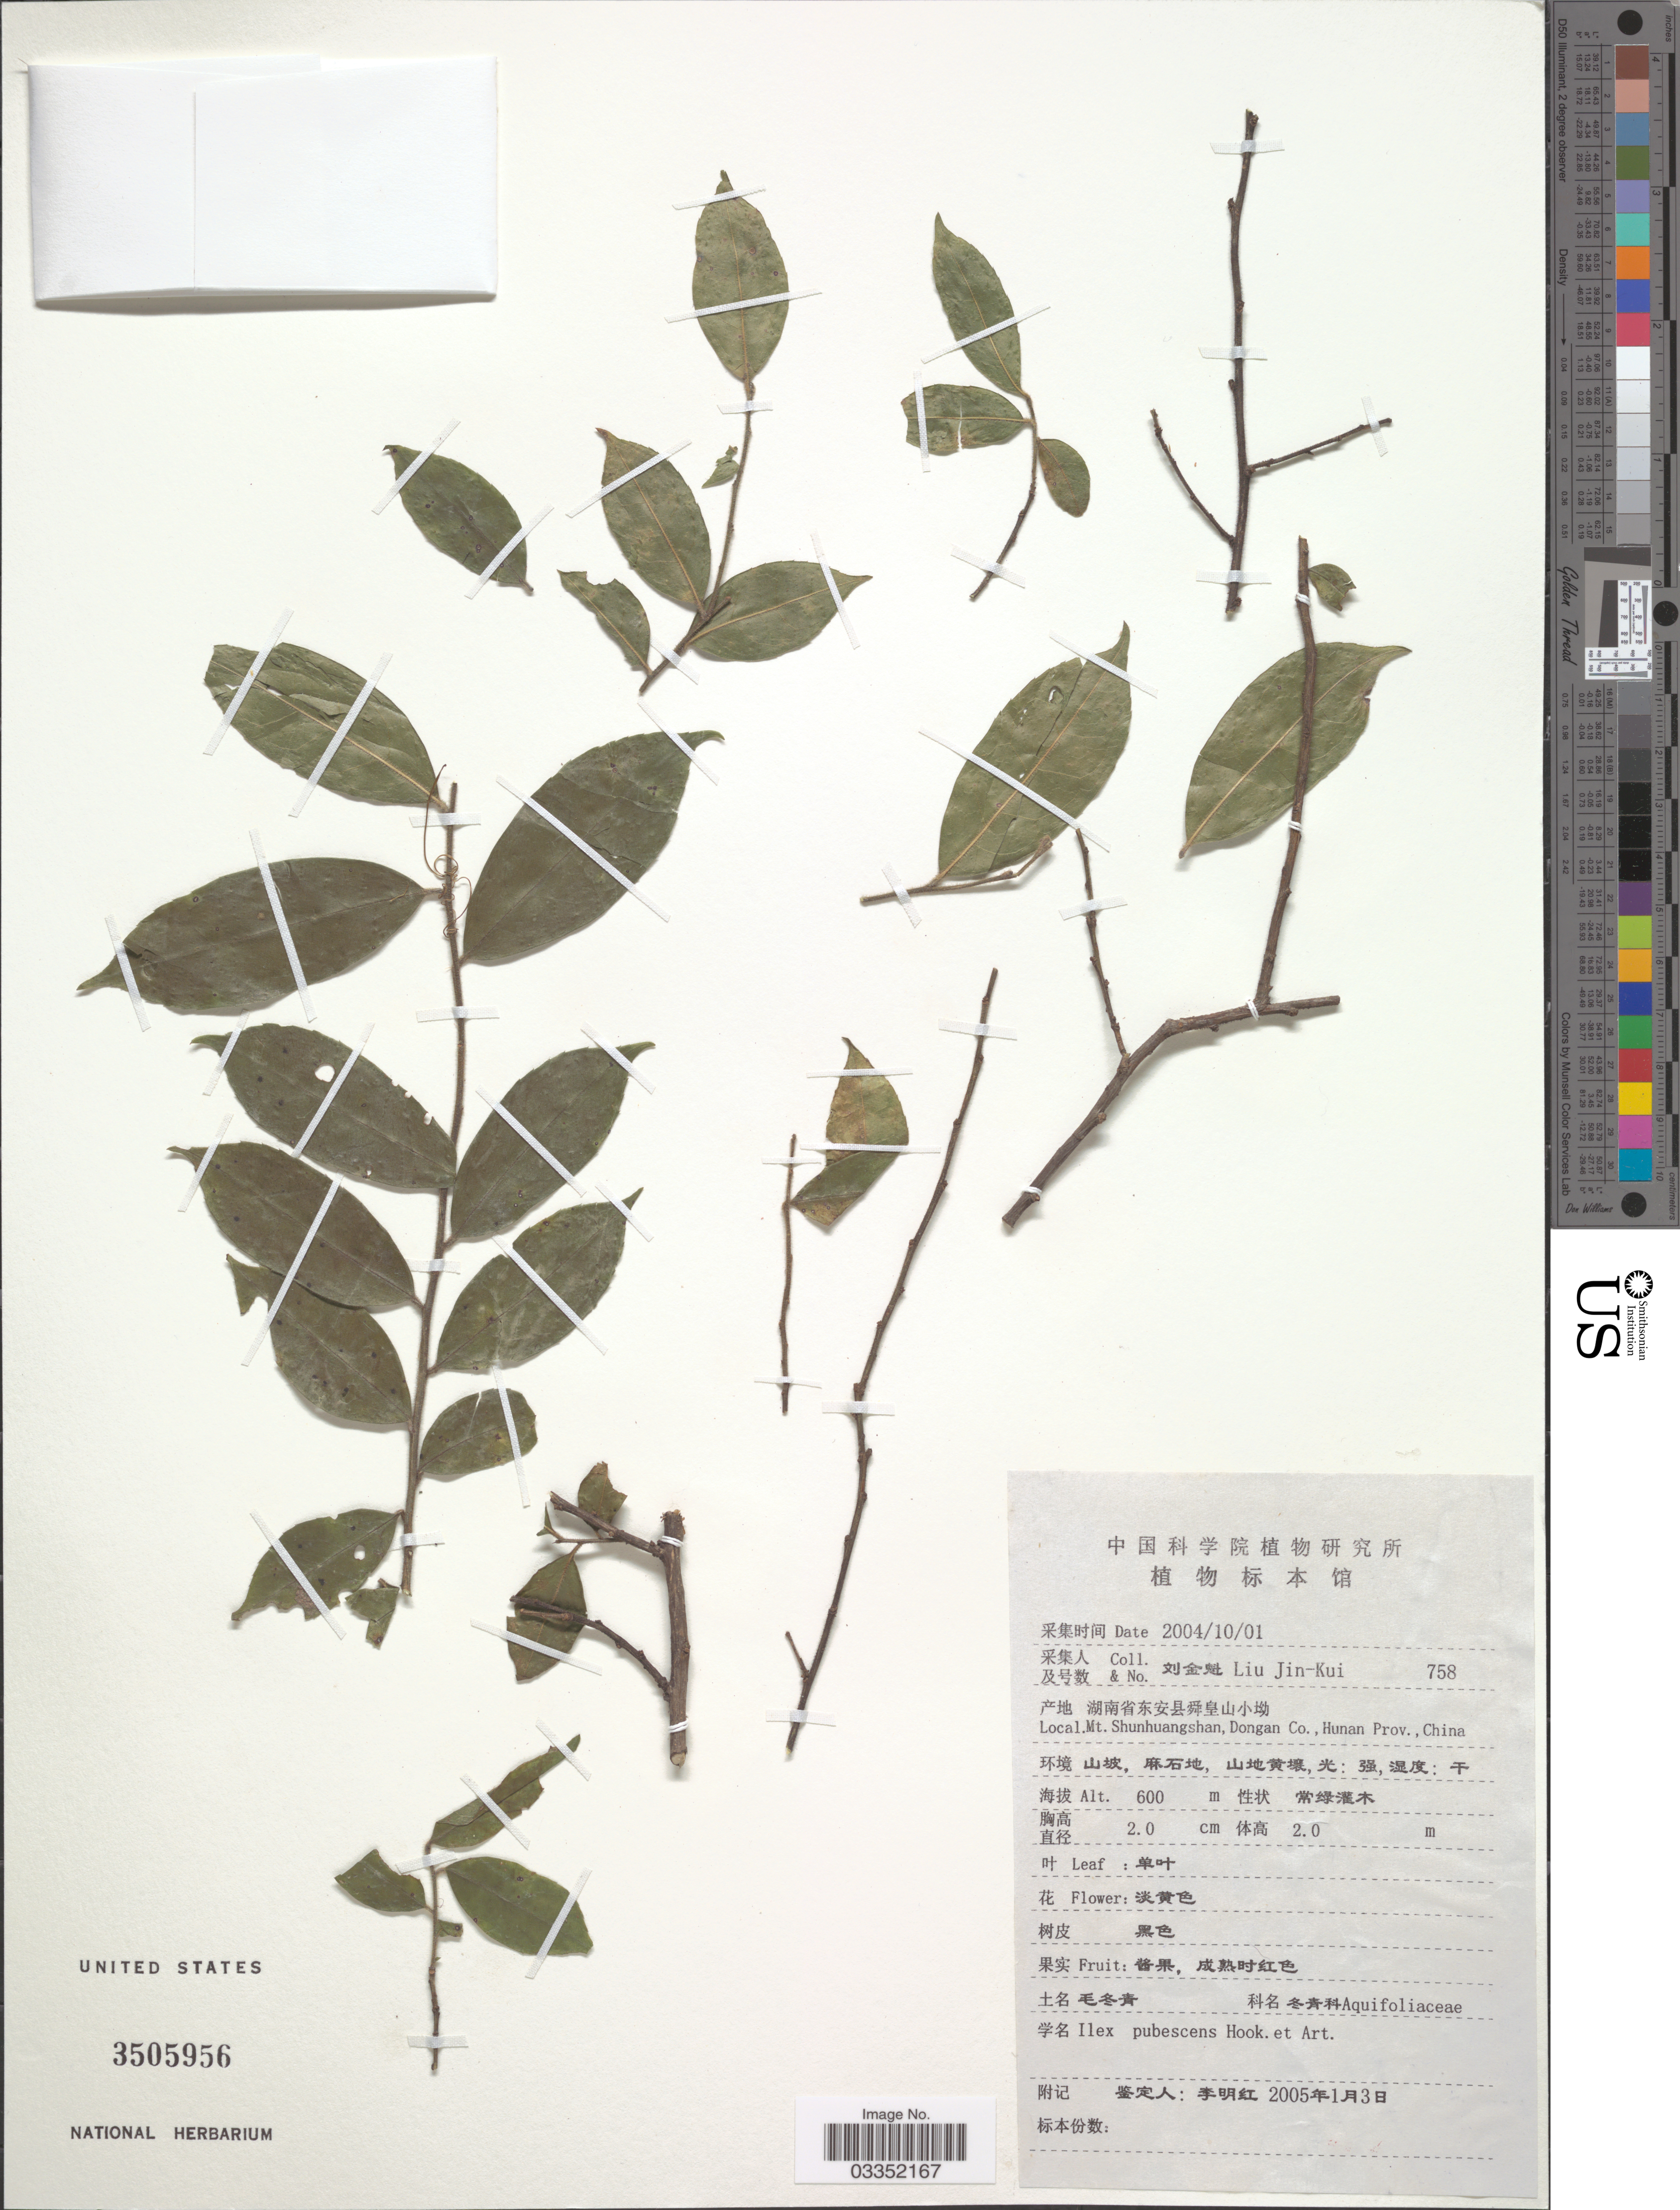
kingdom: Plantae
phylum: Tracheophyta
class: Magnoliopsida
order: Aquifoliales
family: Aquifoliaceae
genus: Ilex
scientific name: Ilex pubescens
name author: Hook. & Arn.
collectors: Liu Jin-Kui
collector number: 758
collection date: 2004-10-01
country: China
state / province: Hunan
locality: Mt. Shunhuangshan, Dongan Co.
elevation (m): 600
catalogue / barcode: US 3505956